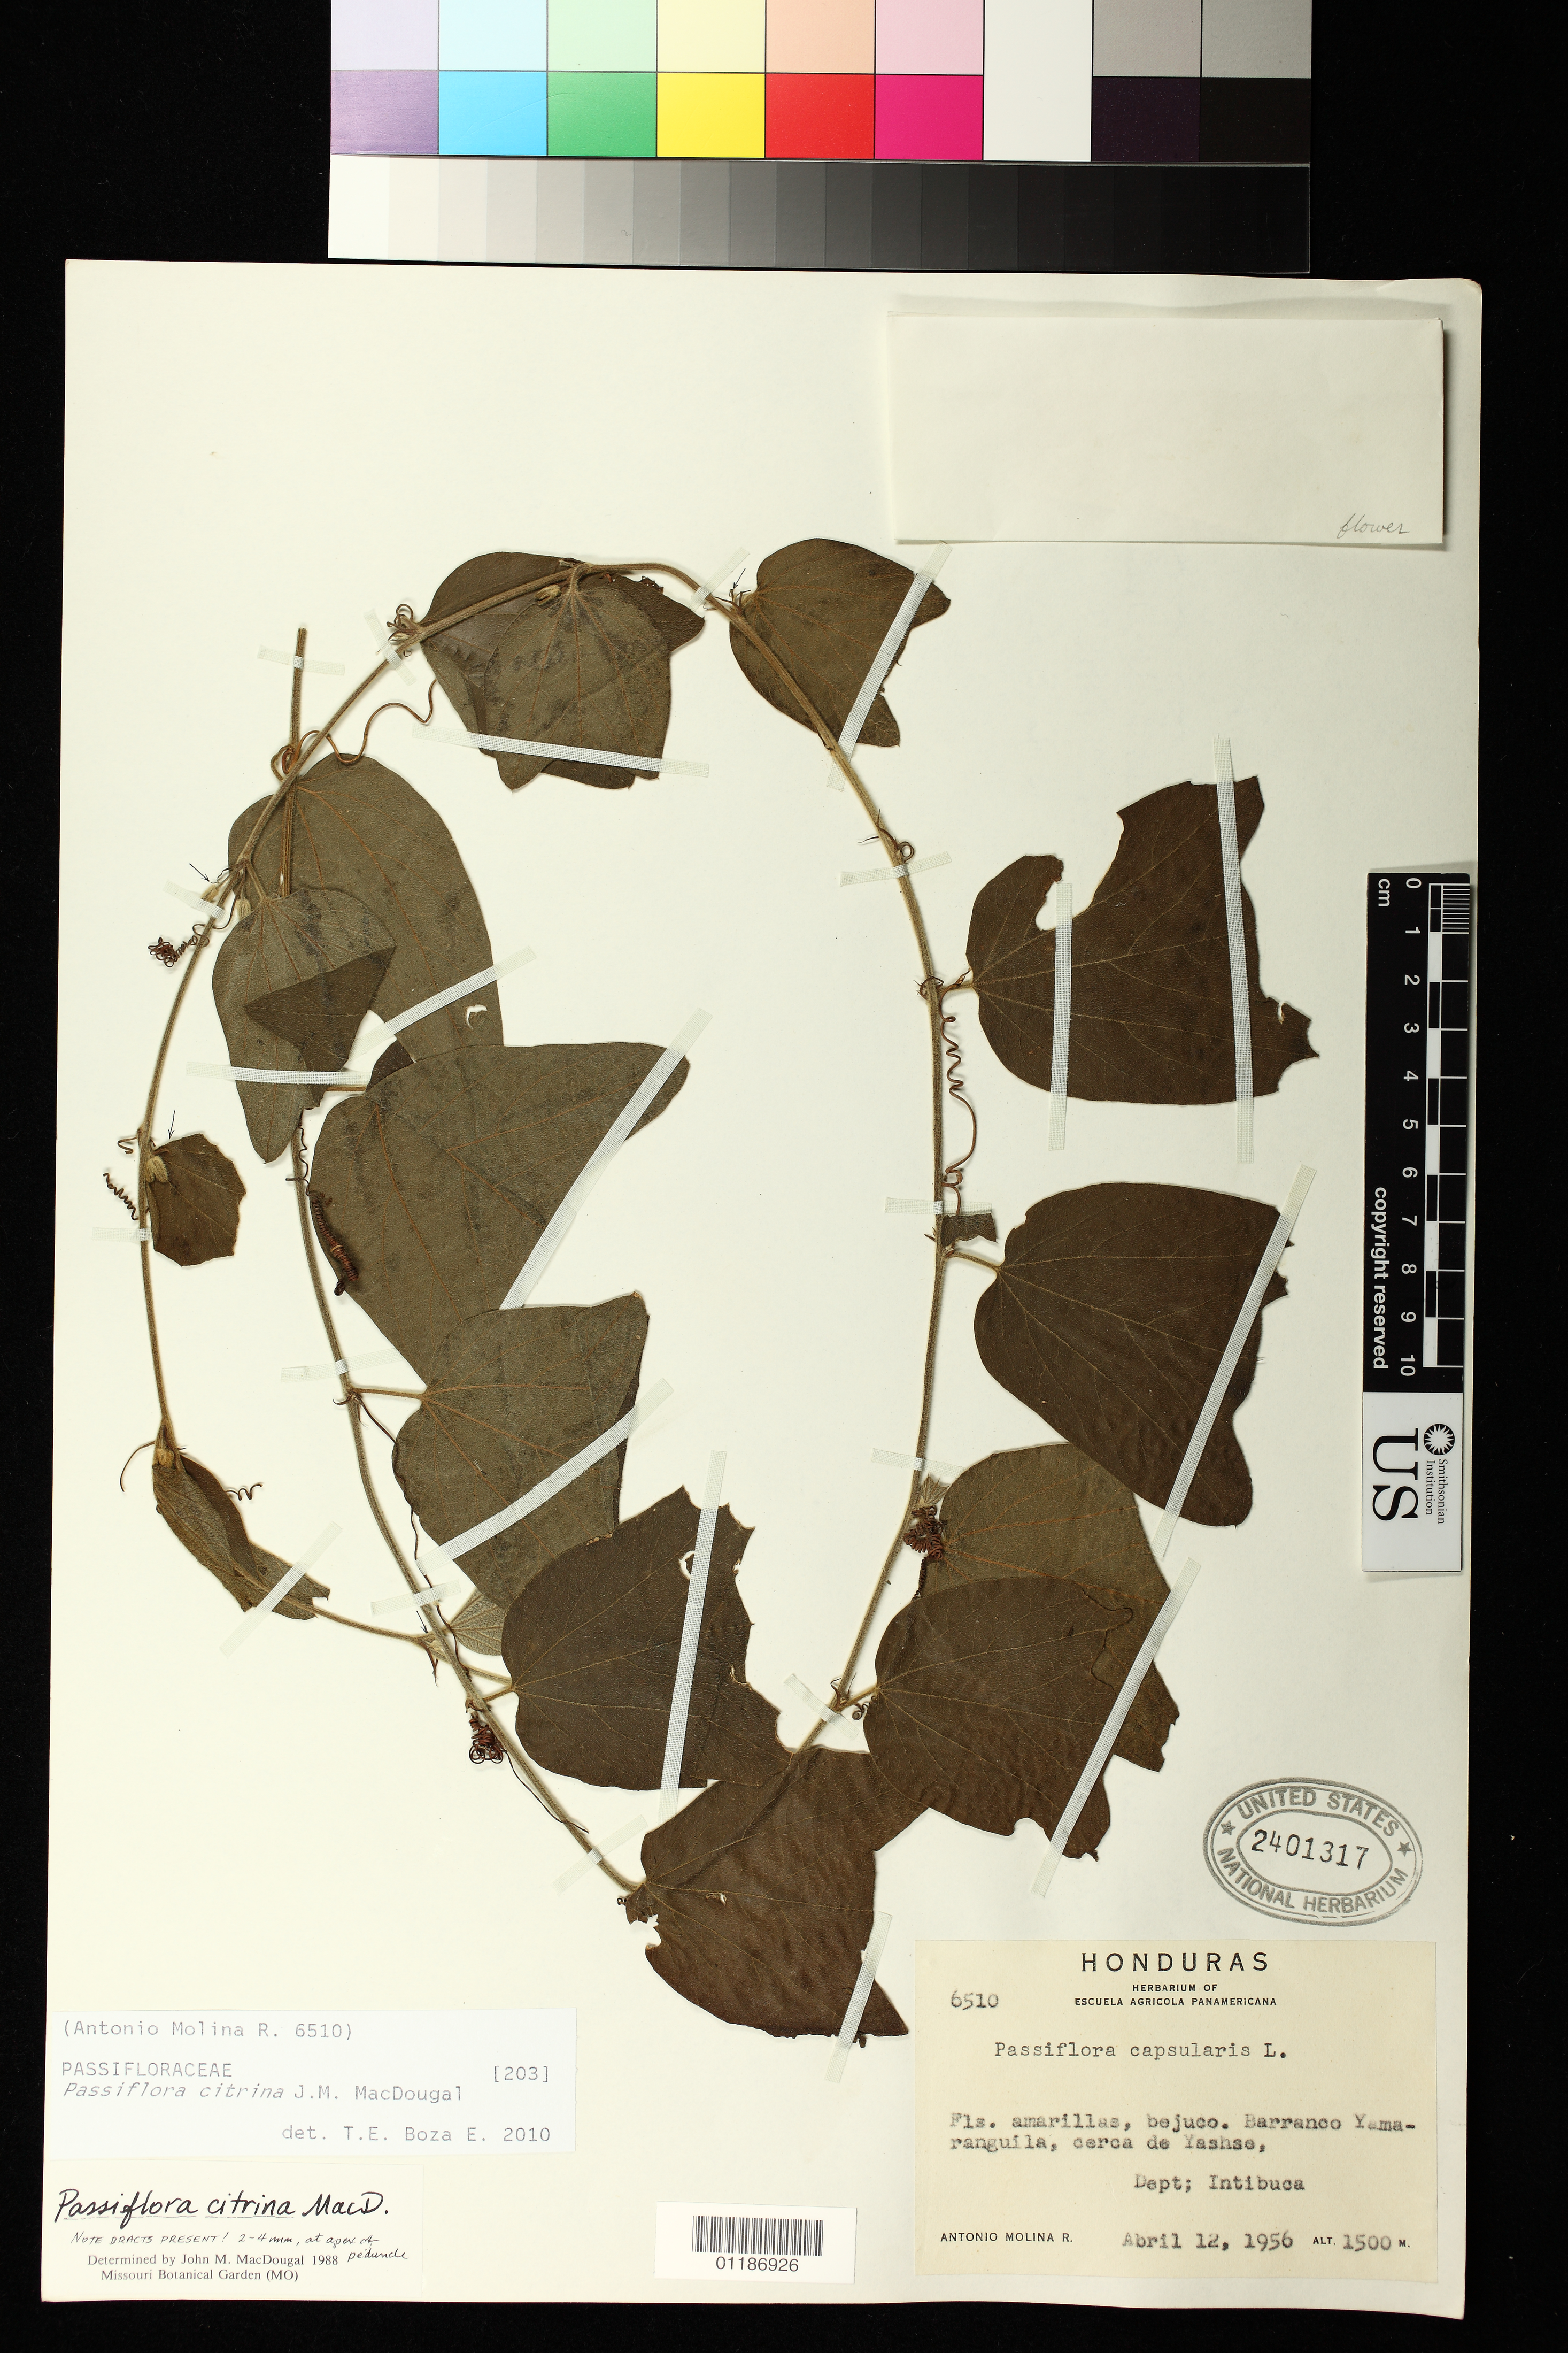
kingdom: Plantae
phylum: Tracheophyta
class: Magnoliopsida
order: Malpighiales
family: Passifloraceae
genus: Passiflora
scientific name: Passiflora citrina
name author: J.M. MacDougal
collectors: A. Molina R.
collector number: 6510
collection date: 1956-04-12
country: Honduras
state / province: Intibucá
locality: Yamaranguila, cerca de Yashse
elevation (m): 1500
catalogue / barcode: US 2401317